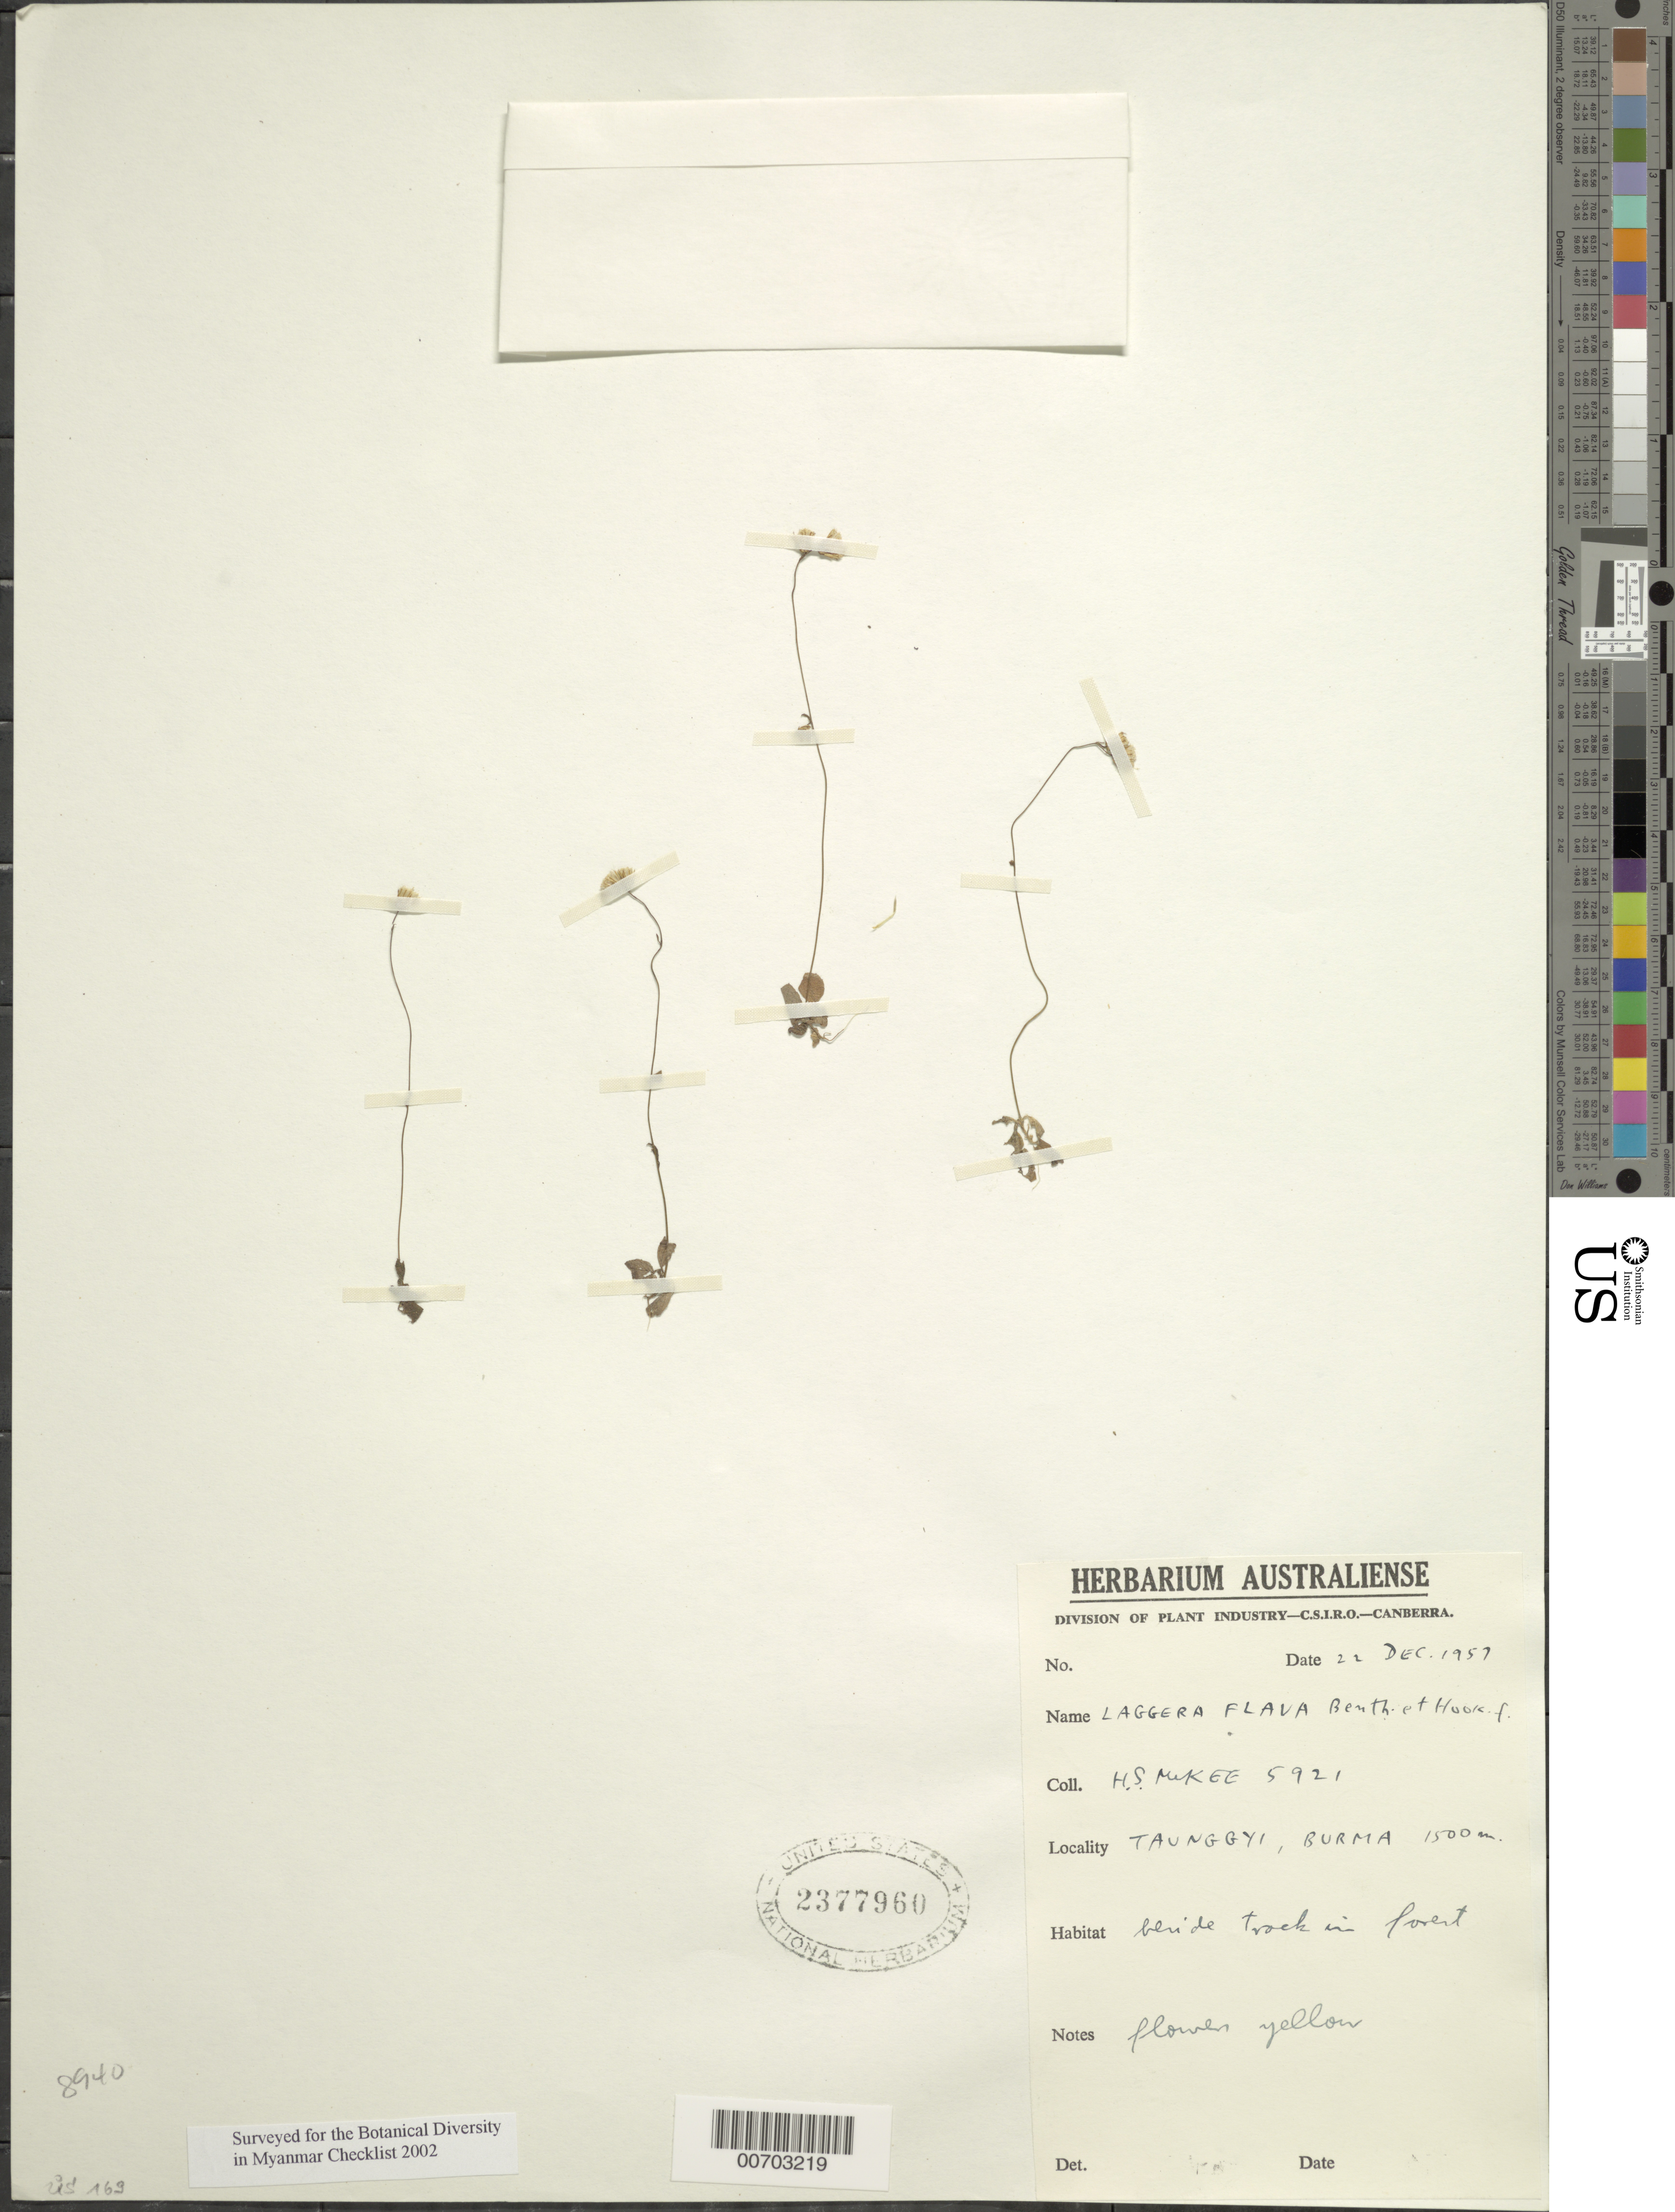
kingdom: Plantae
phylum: Tracheophyta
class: Magnoliopsida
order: Asterales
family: Asteraceae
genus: Laggera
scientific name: Laggera flava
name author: Benth. & Hook. f.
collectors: Mukee, H.S.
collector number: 5921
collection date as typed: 21 Dec 1957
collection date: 1957-12-21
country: Myanmar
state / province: Shan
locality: Taunggyi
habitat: Forest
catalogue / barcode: US 2377960